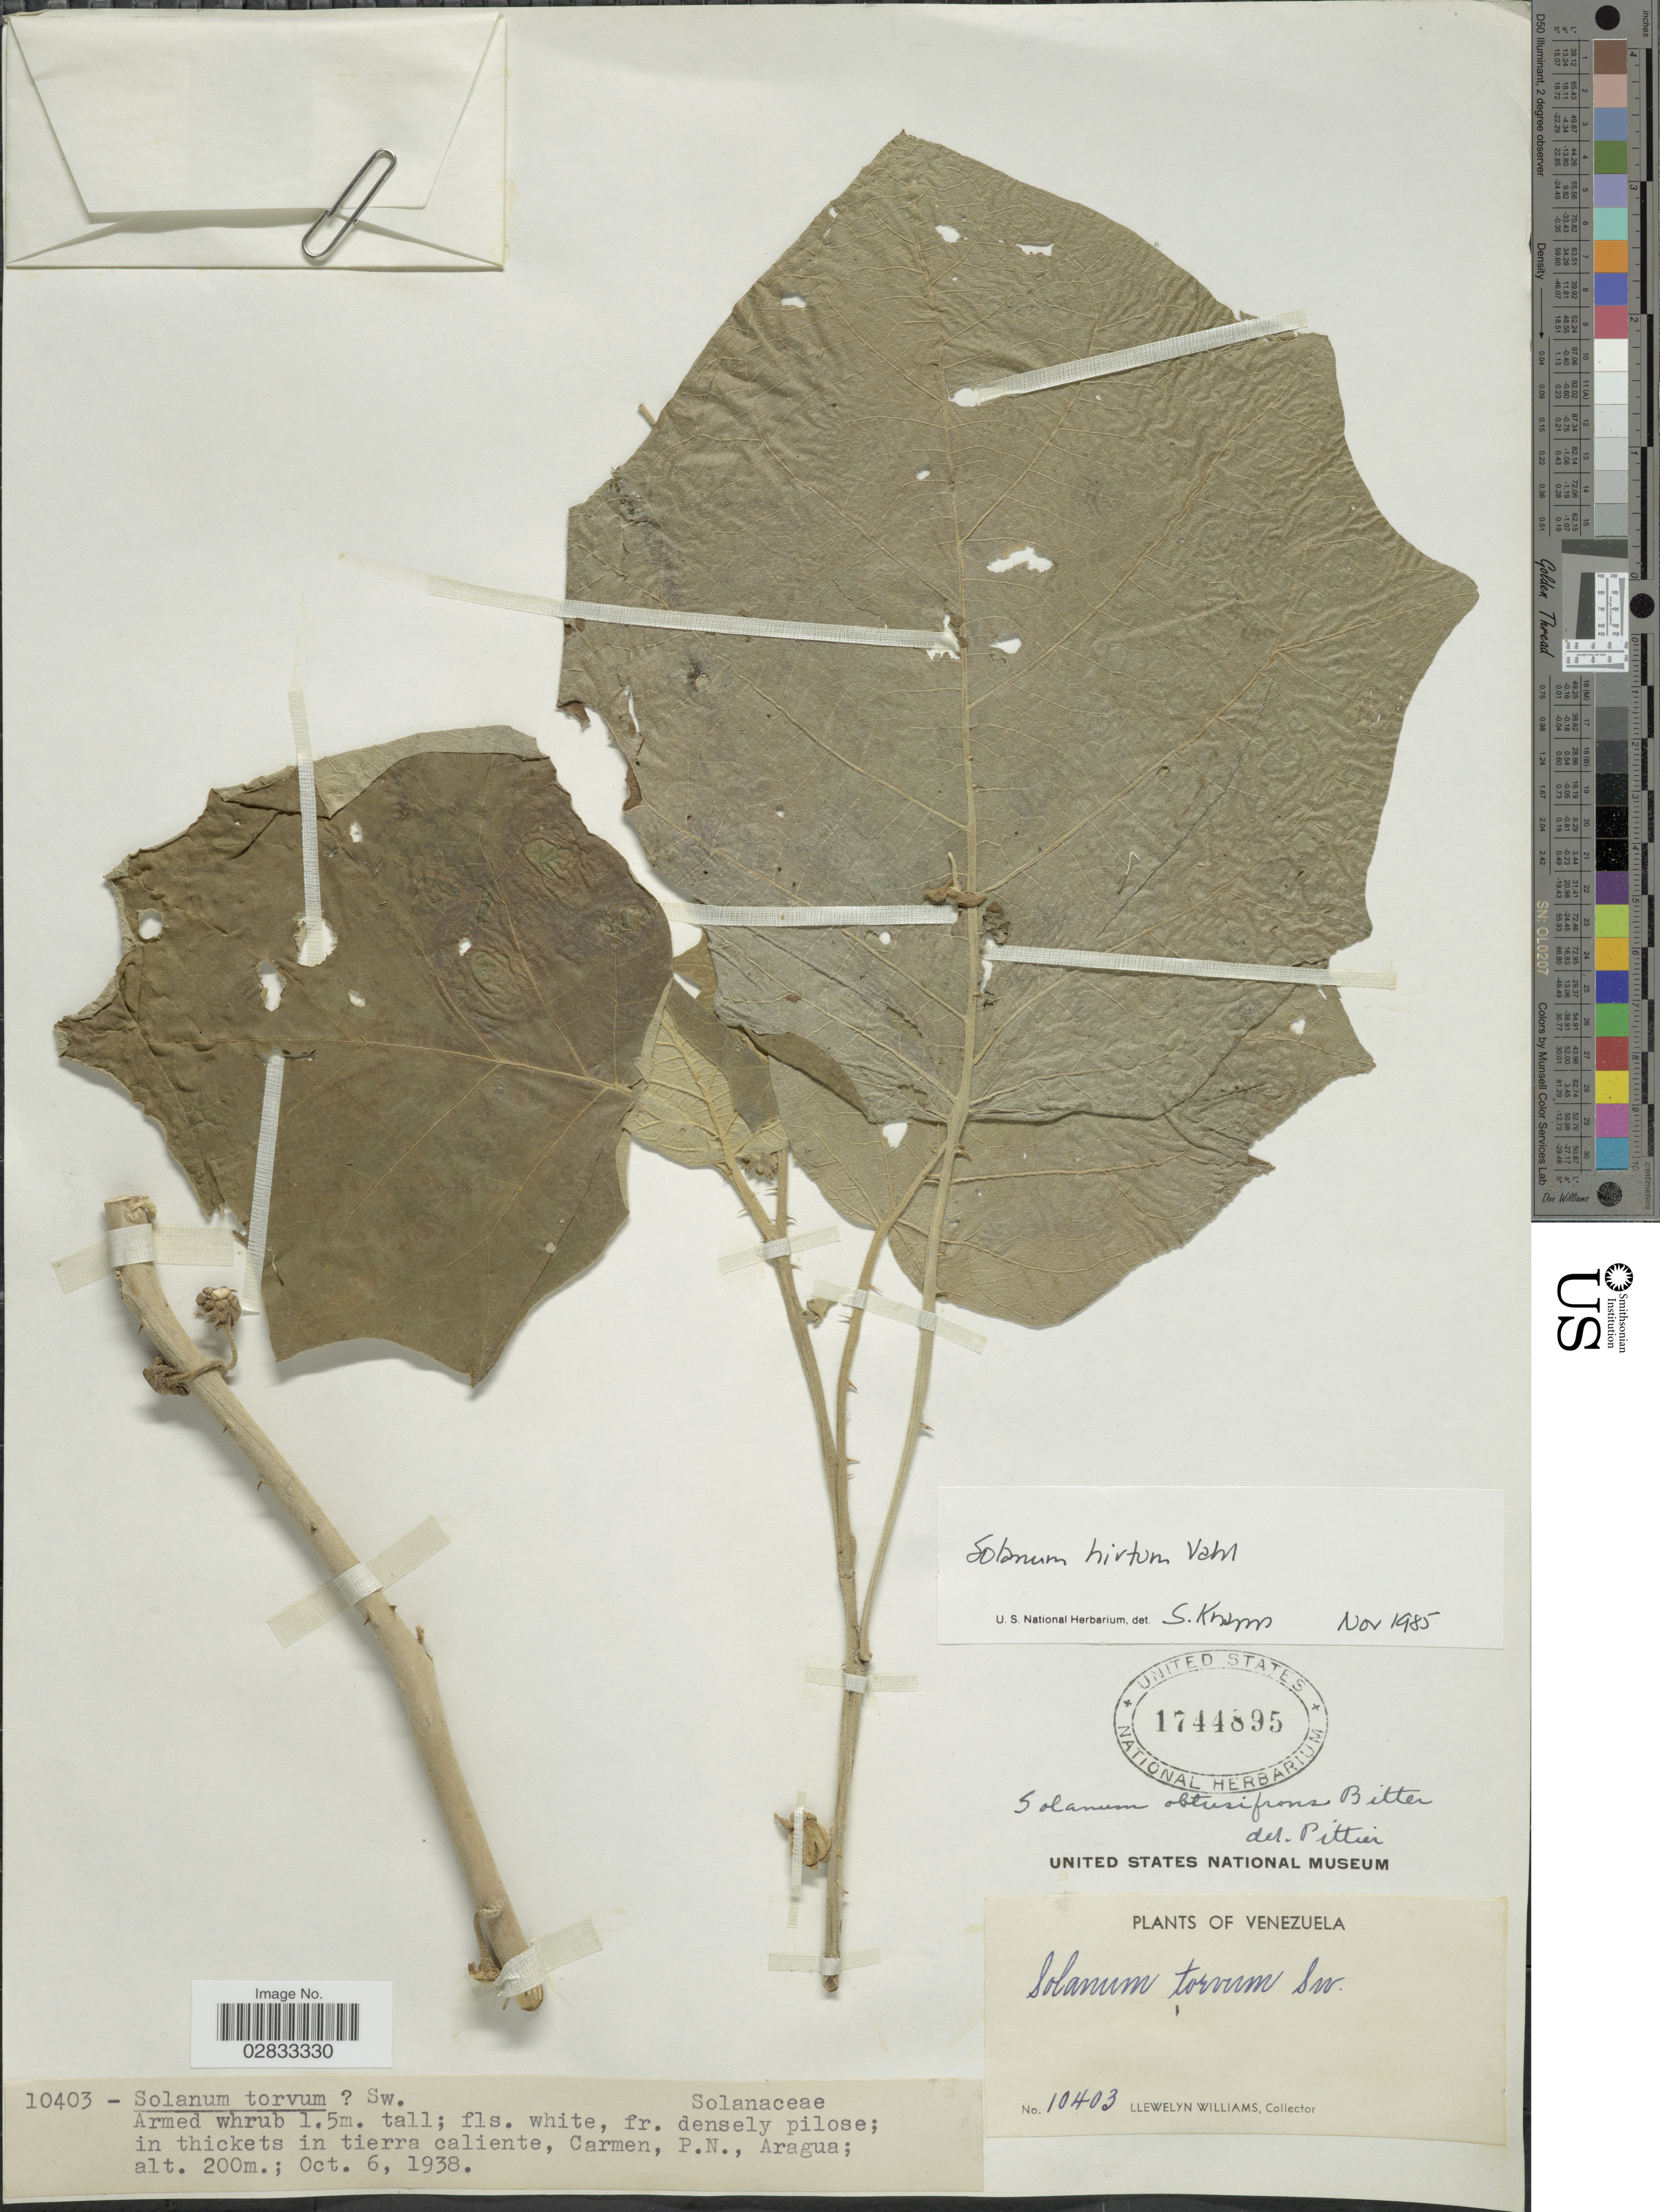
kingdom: Plantae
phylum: Tracheophyta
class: Magnoliopsida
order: Solanales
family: Solanaceae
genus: Solanum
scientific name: Solanum hirtum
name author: Vahl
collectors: Ll. Williams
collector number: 10403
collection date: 1938-10-06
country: Venezuela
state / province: Aragua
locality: In thickets in tierra caliente, Carmen, P.N.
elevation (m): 200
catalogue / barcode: US 1744895